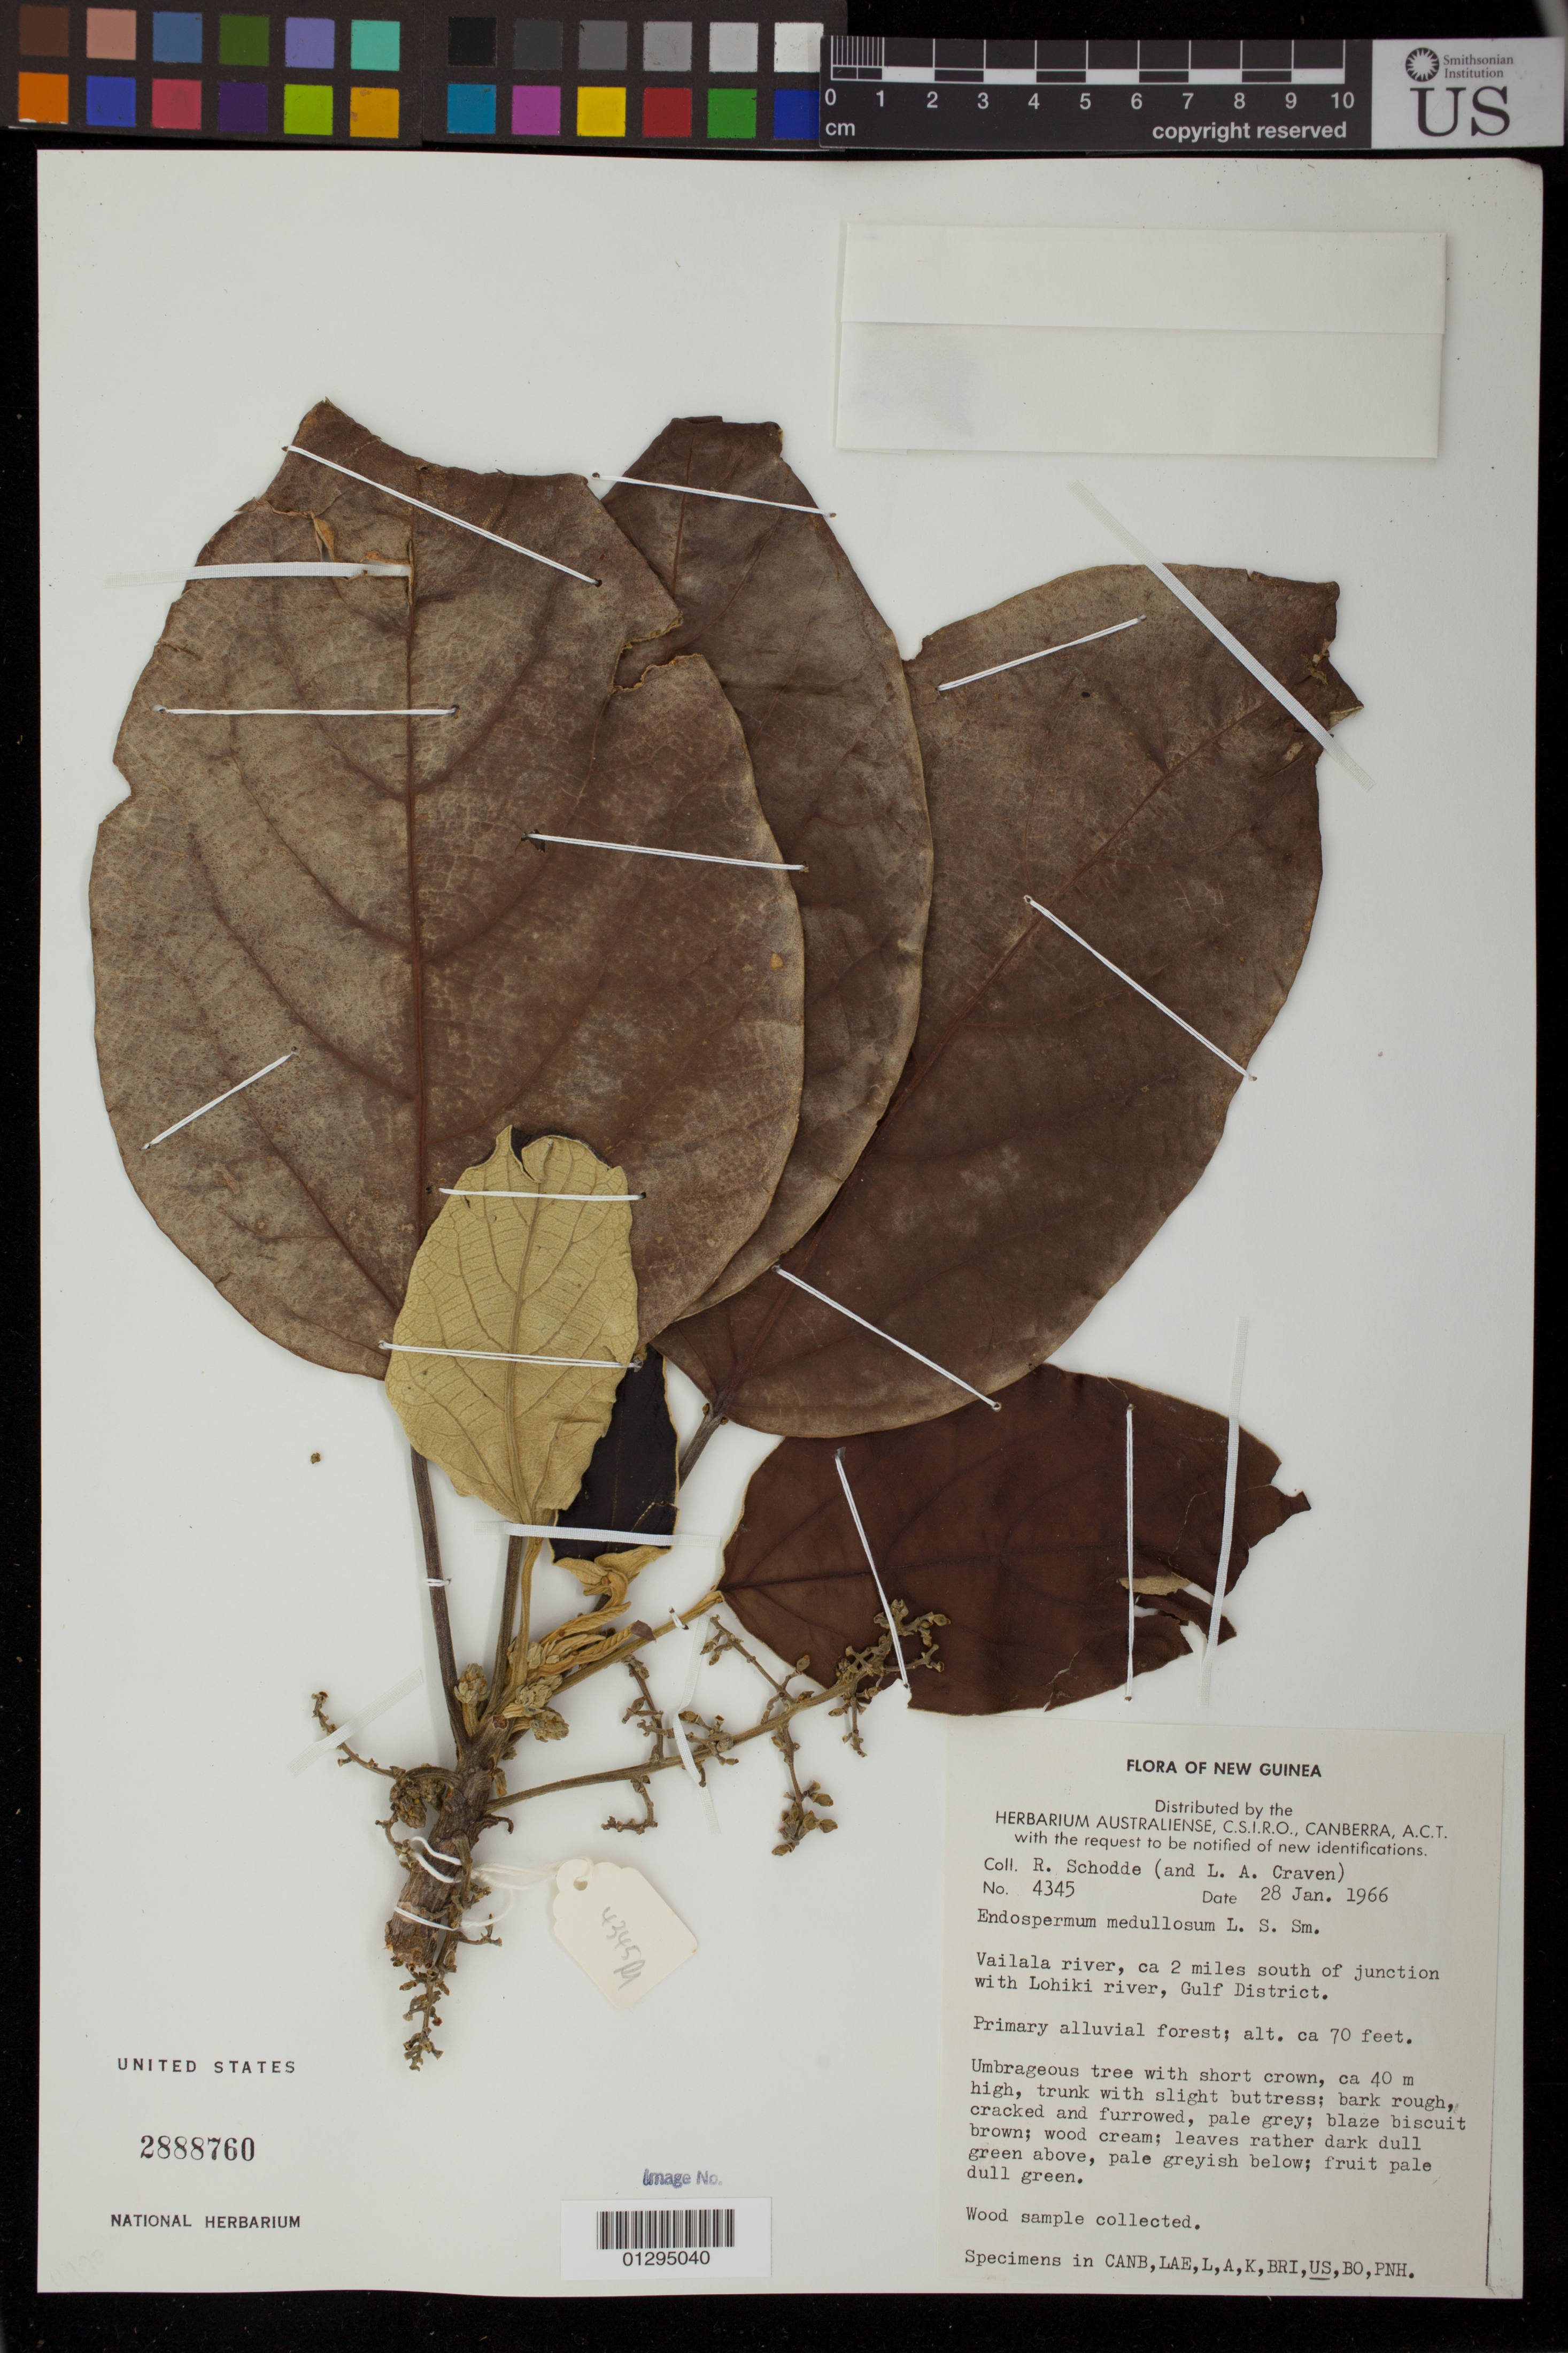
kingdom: Plantae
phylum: Tracheophyta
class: Magnoliopsida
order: Malpighiales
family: Euphorbiaceae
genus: Endospermum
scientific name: Endospermum medullosum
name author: L.S. Sm.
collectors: R. Schodde & L. A. Craven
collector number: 4345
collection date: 1966-01-28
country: Papua New Guinea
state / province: Gulf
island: New Guinea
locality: Vailala river, ca 2 miles south of junction with Lohiki river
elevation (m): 21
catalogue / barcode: US 2888760